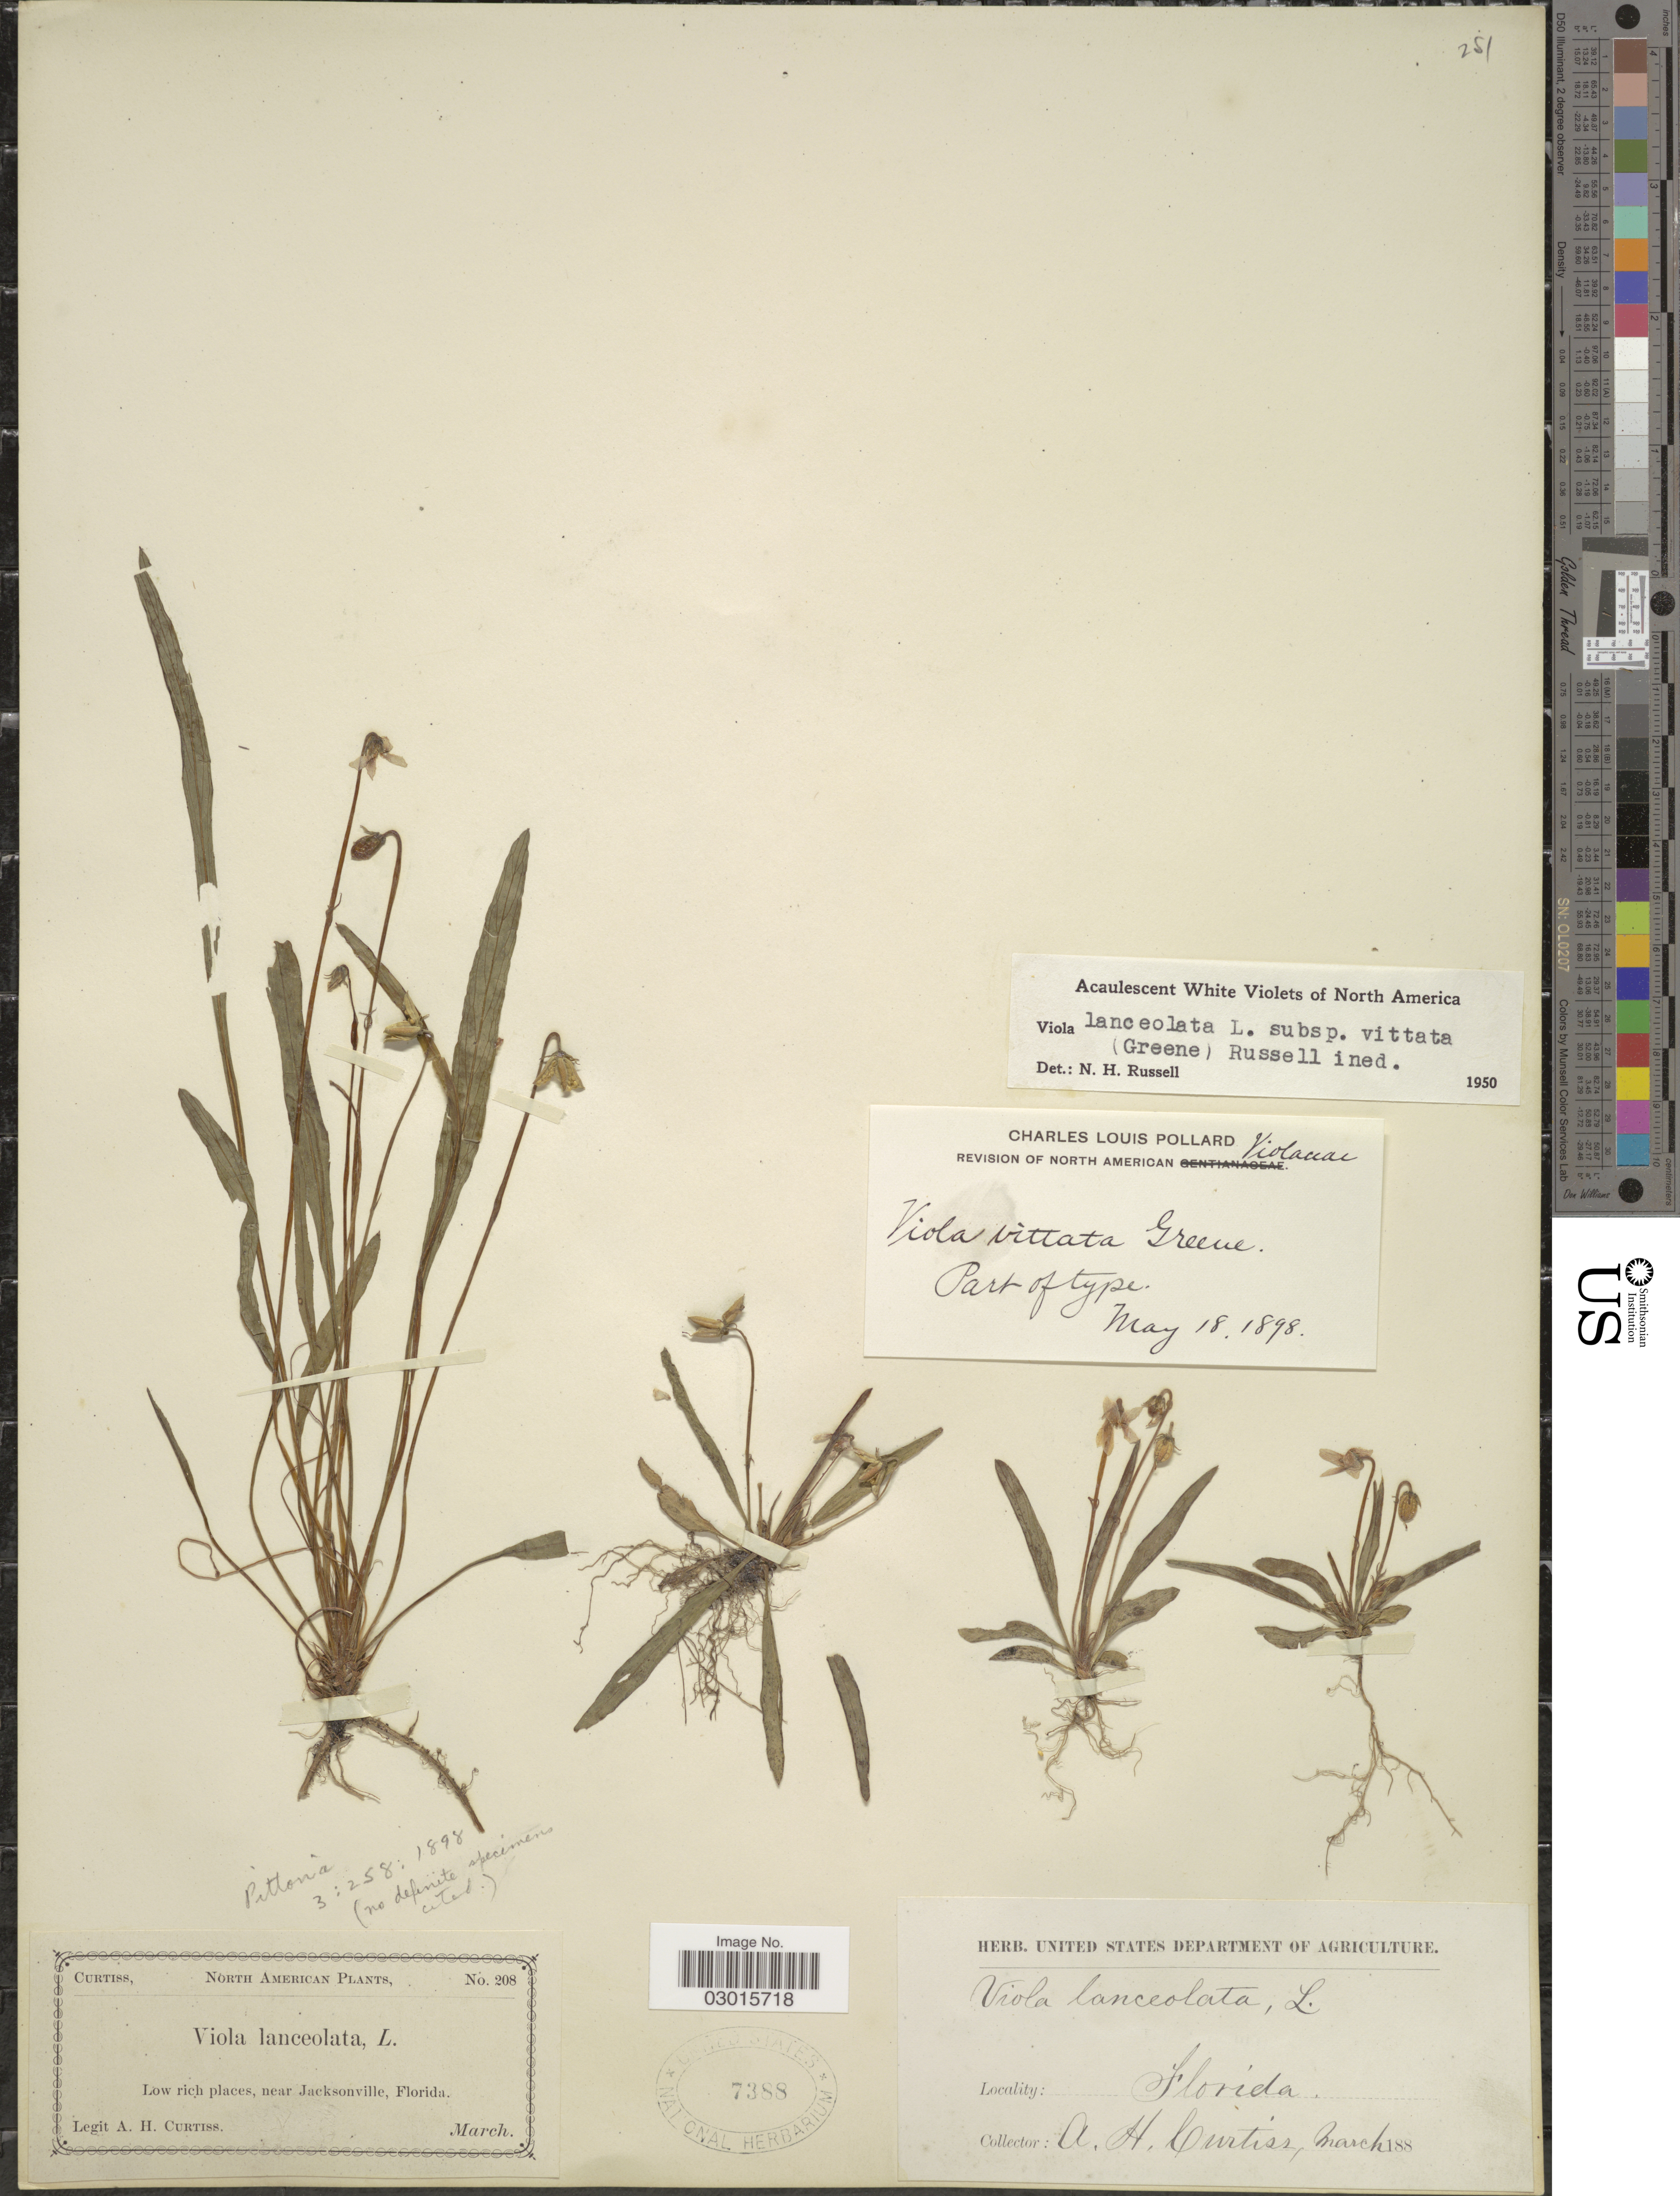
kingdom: Plantae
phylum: Tracheophyta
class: Magnoliopsida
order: Malpighiales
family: Violaceae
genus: Viola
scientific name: Viola lanceolata subsp. vittata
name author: (Greene) N. H. Russell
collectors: A. H. Curtiss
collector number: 208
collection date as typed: March 188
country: United States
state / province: Florida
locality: Near Jacksonville.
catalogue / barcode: US 7388